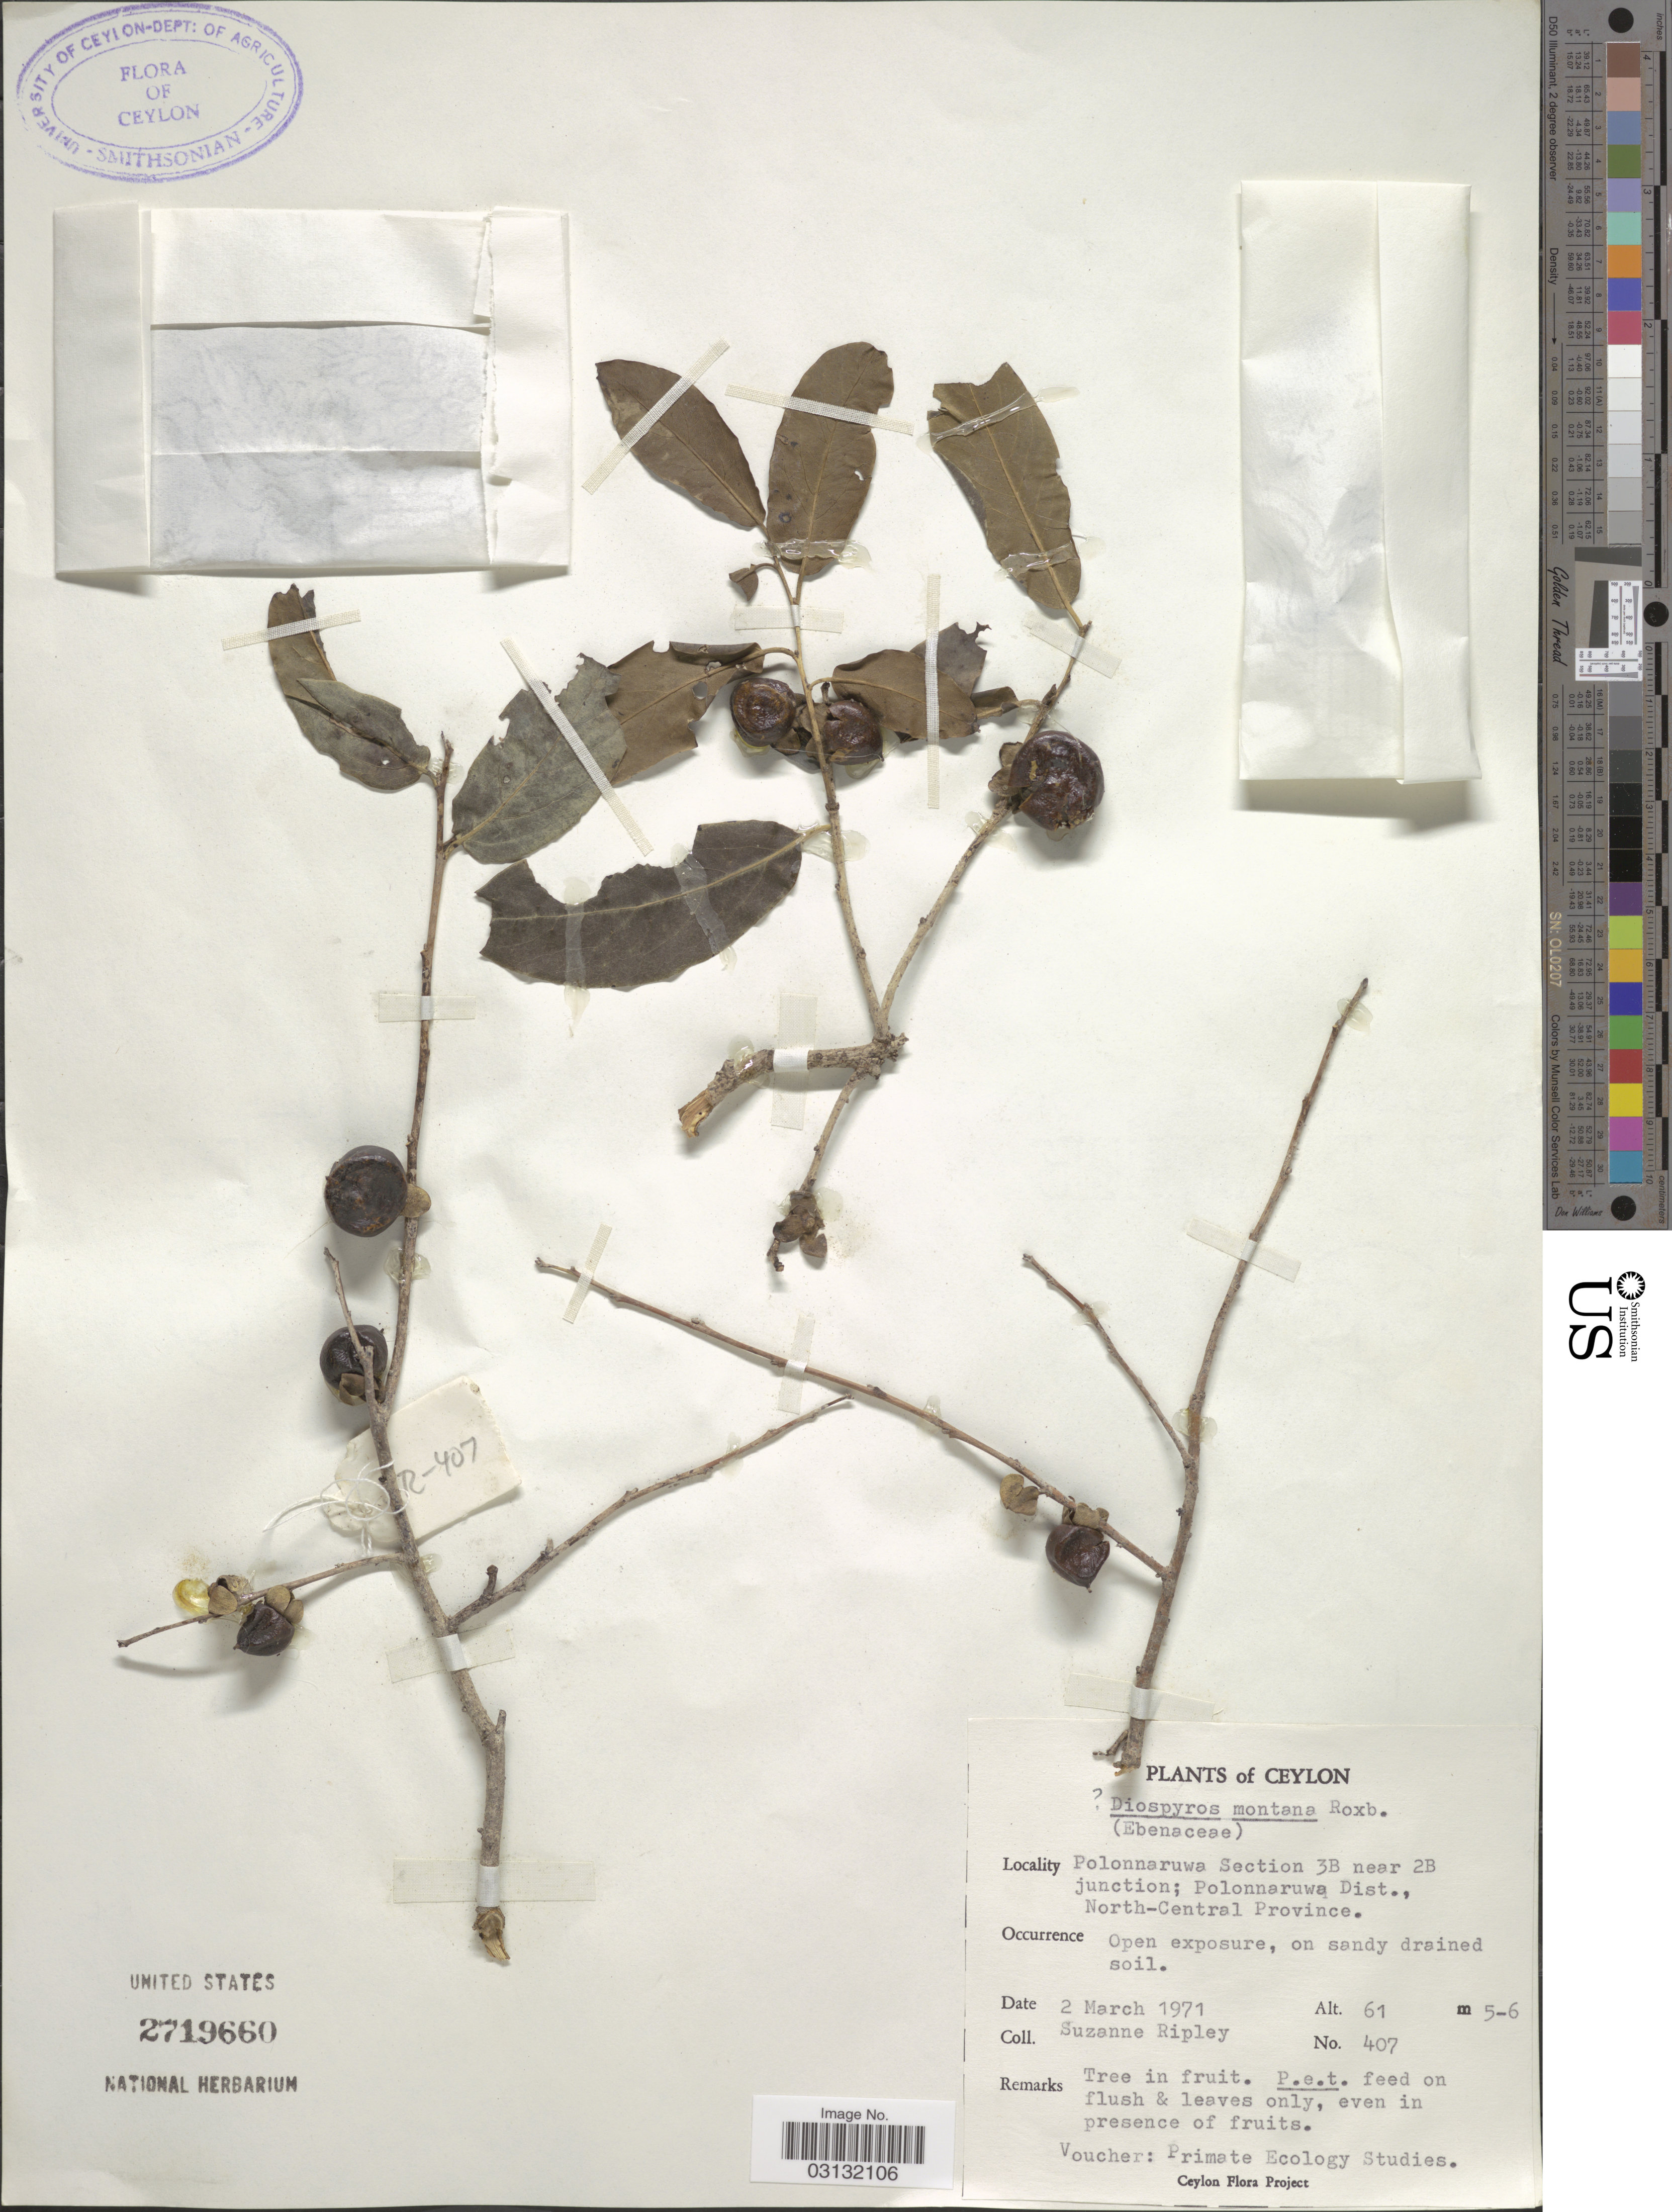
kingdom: Plantae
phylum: Tracheophyta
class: Magnoliopsida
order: Ericales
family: Ebenaceae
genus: Diospyros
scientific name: Diospyros montana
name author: Roxb.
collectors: S. Ripley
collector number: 407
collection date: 1971-03-02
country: Sri Lanka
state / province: North Central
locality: Ceylon, Polonnaruwa Section 3B near 2B junction; Polonnaruwa Dist., North-Central Province.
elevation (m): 61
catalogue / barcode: US 2719660